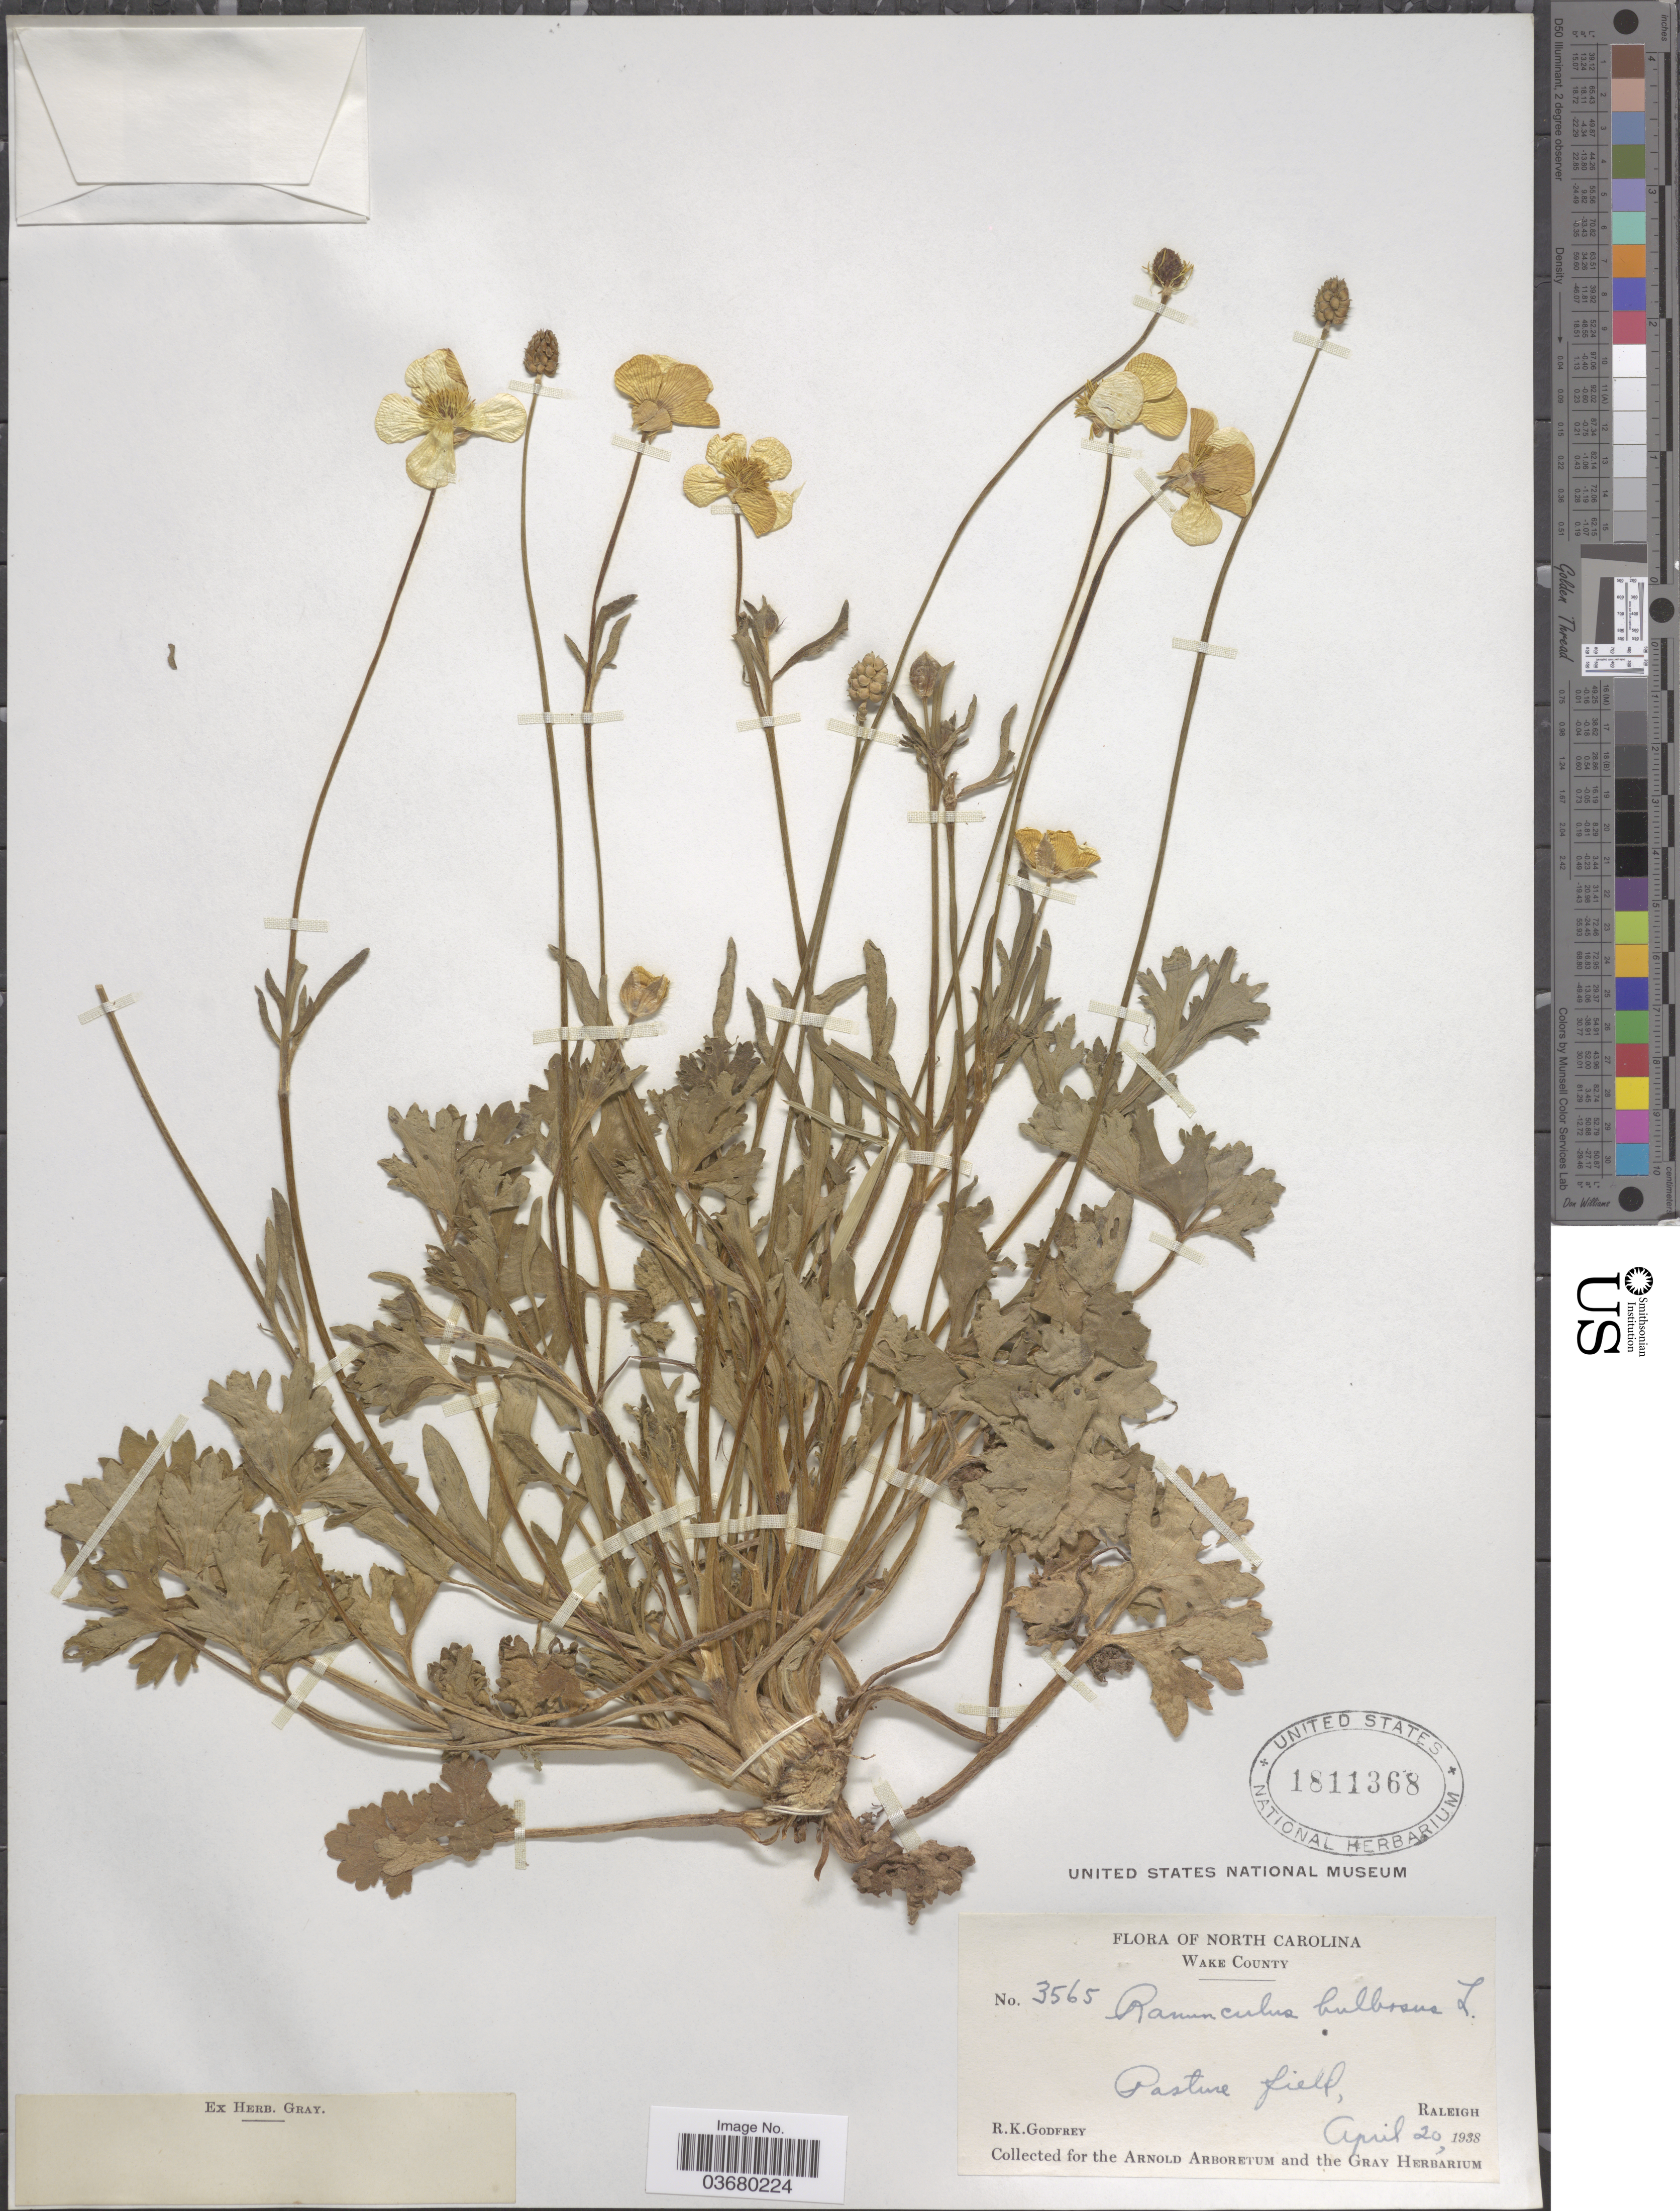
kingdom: Plantae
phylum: Tracheophyta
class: Magnoliopsida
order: Ranunculales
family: Ranunculaceae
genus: Ranunculus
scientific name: Ranunculus bulbosus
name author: L.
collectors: R. K. Godfrey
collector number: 3565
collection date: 1938-04-20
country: United States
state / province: North Carolina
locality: Wake County. Pasture field, Raleigh.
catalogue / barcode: US 1811368